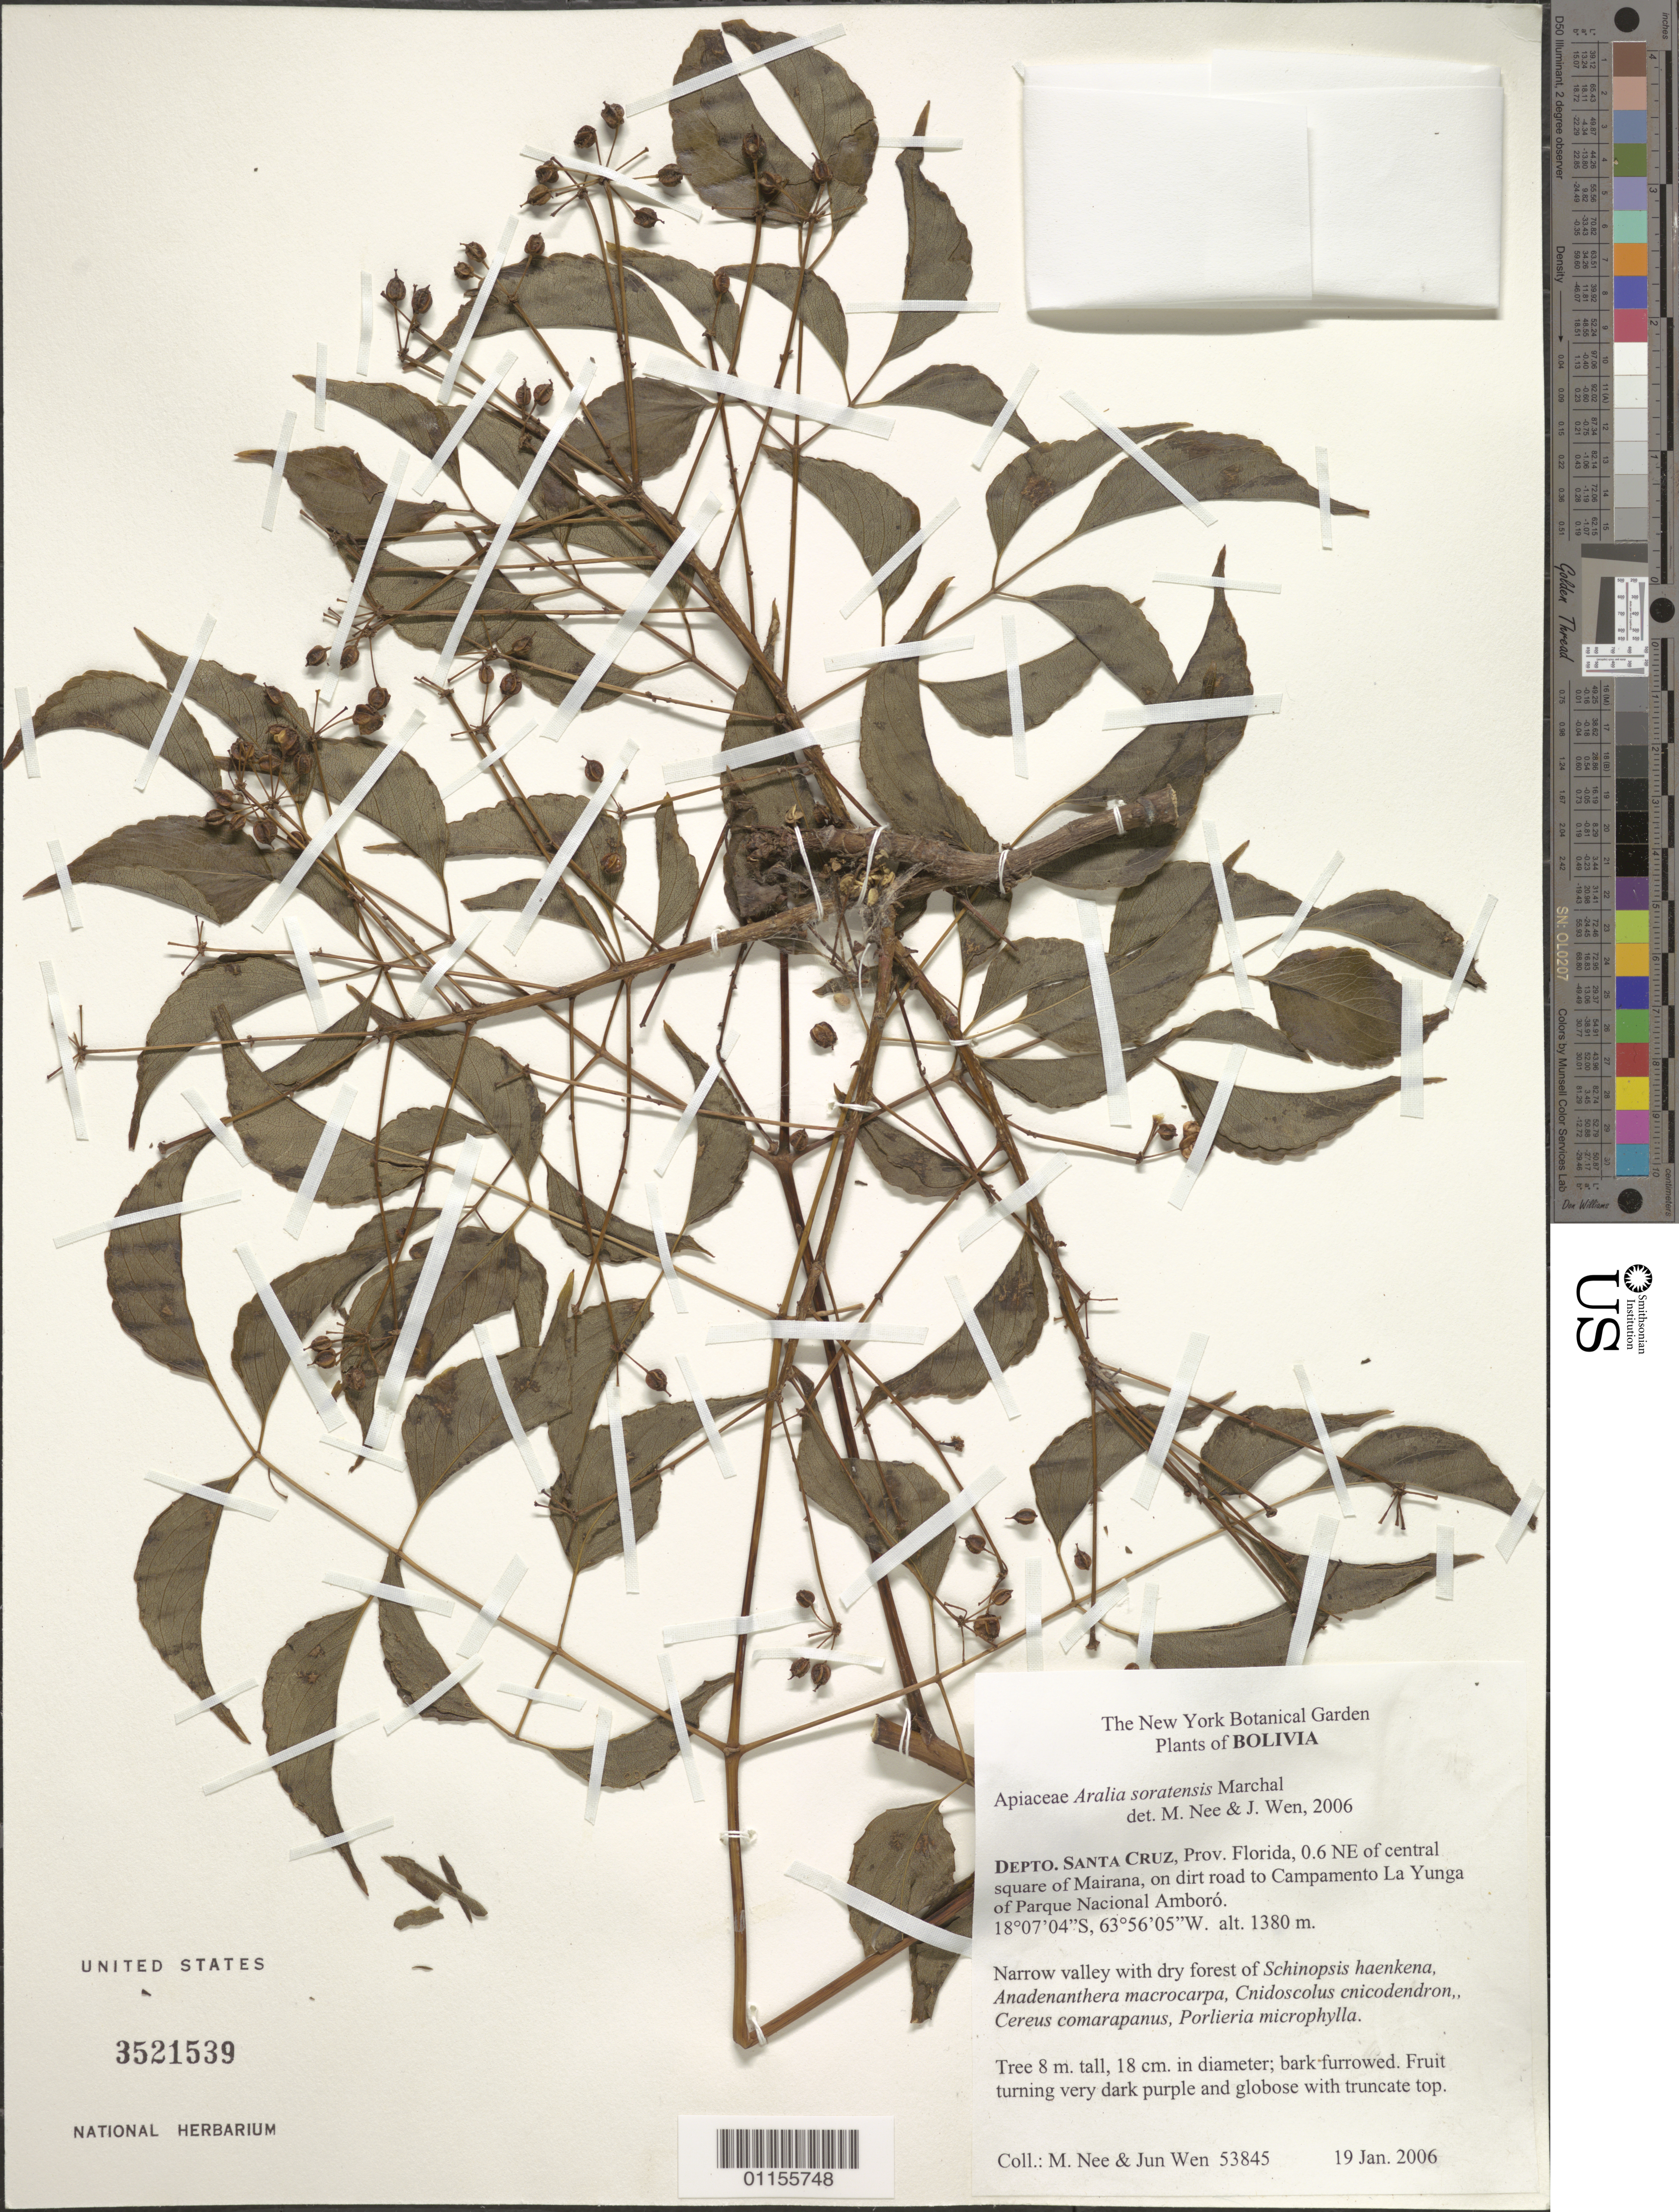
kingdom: Plantae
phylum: Tracheophyta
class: Magnoliopsida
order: Apiales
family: Araliaceae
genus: Aralia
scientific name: Aralia soratensis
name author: Marchal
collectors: M. Nee & J. Wen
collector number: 53845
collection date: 2006-01-19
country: Bolivia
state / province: Santa Cruz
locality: Prov. Florida, 0.6 NE of central square of Mairana, on dirt Rd to Campamento La Yunga of Parque Nacional Amboro.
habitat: Narrow valley with dry forest. Tree.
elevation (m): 1380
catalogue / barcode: US 3521539